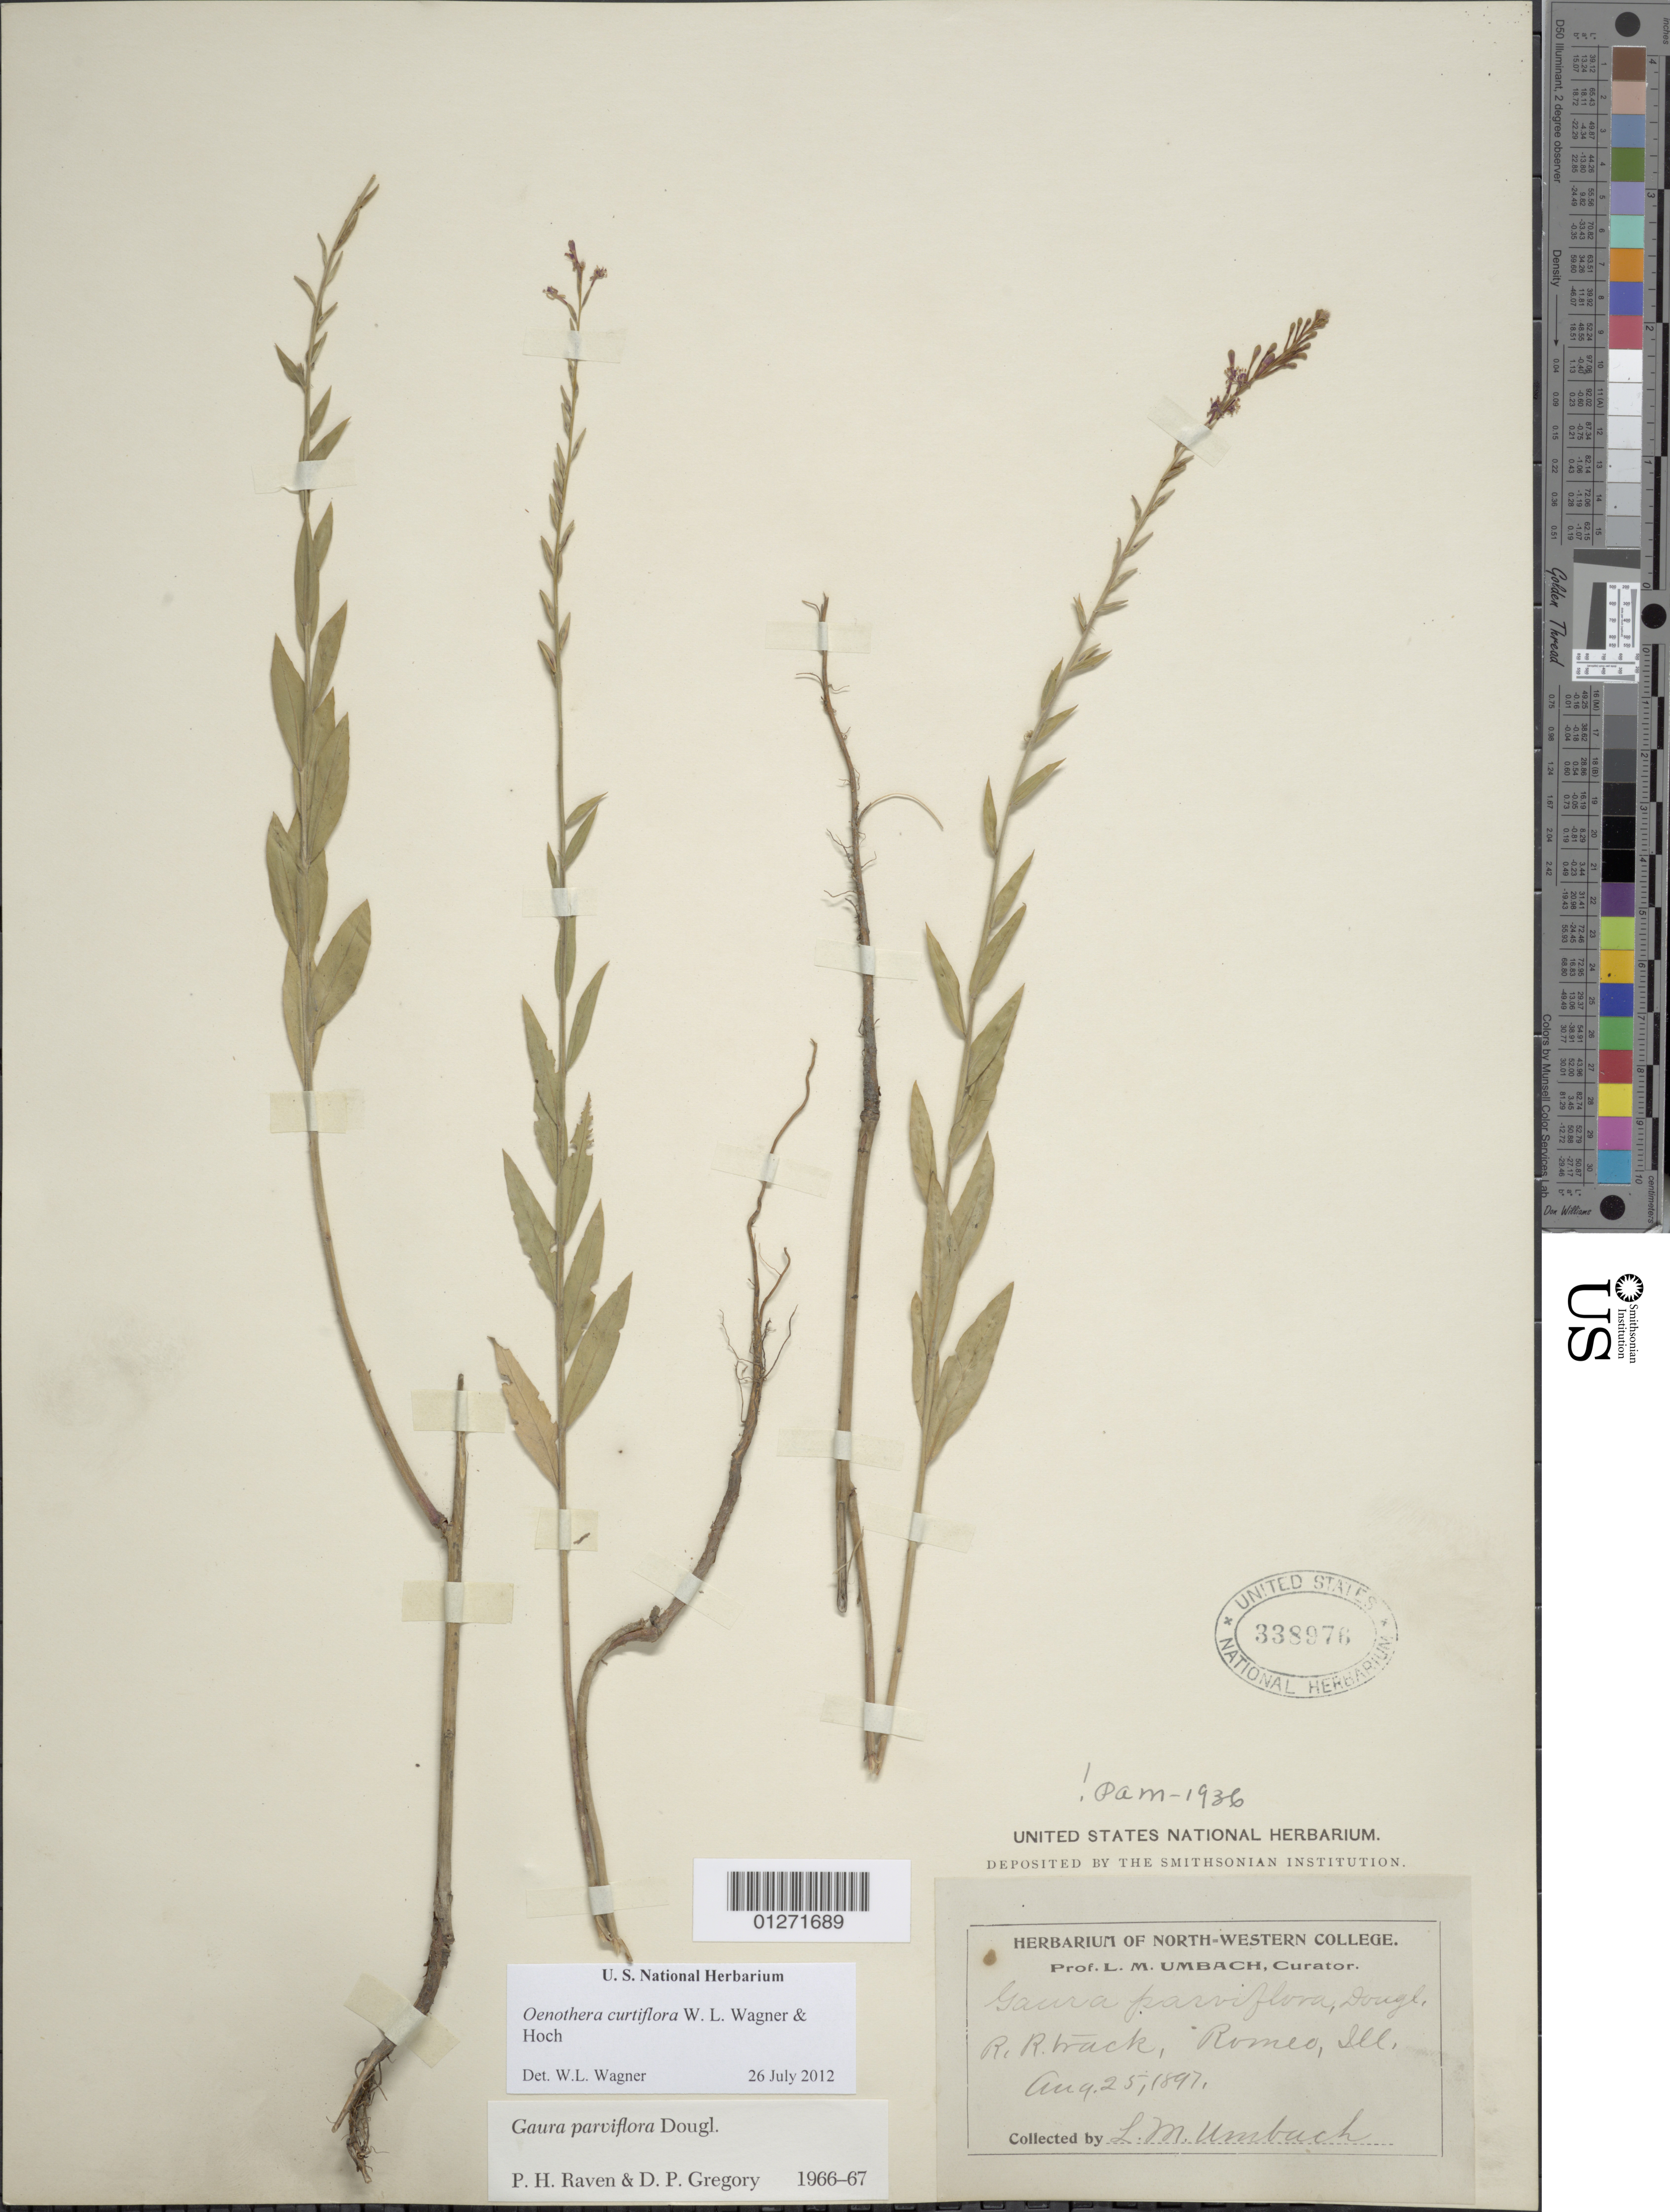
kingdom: Plantae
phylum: Tracheophyta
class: Magnoliopsida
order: Myrtales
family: Onagraceae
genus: Oenothera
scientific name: Oenothera curtiflora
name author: W.L. Wagner & Hoch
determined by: Wagner, W. L., (BOT), Smithsonian Institution - National Museum of Natural History (UNITED STATES)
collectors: L. M. Umbach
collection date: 1897-08-25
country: United States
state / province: Illinois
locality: Romeo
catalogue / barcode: US 338976